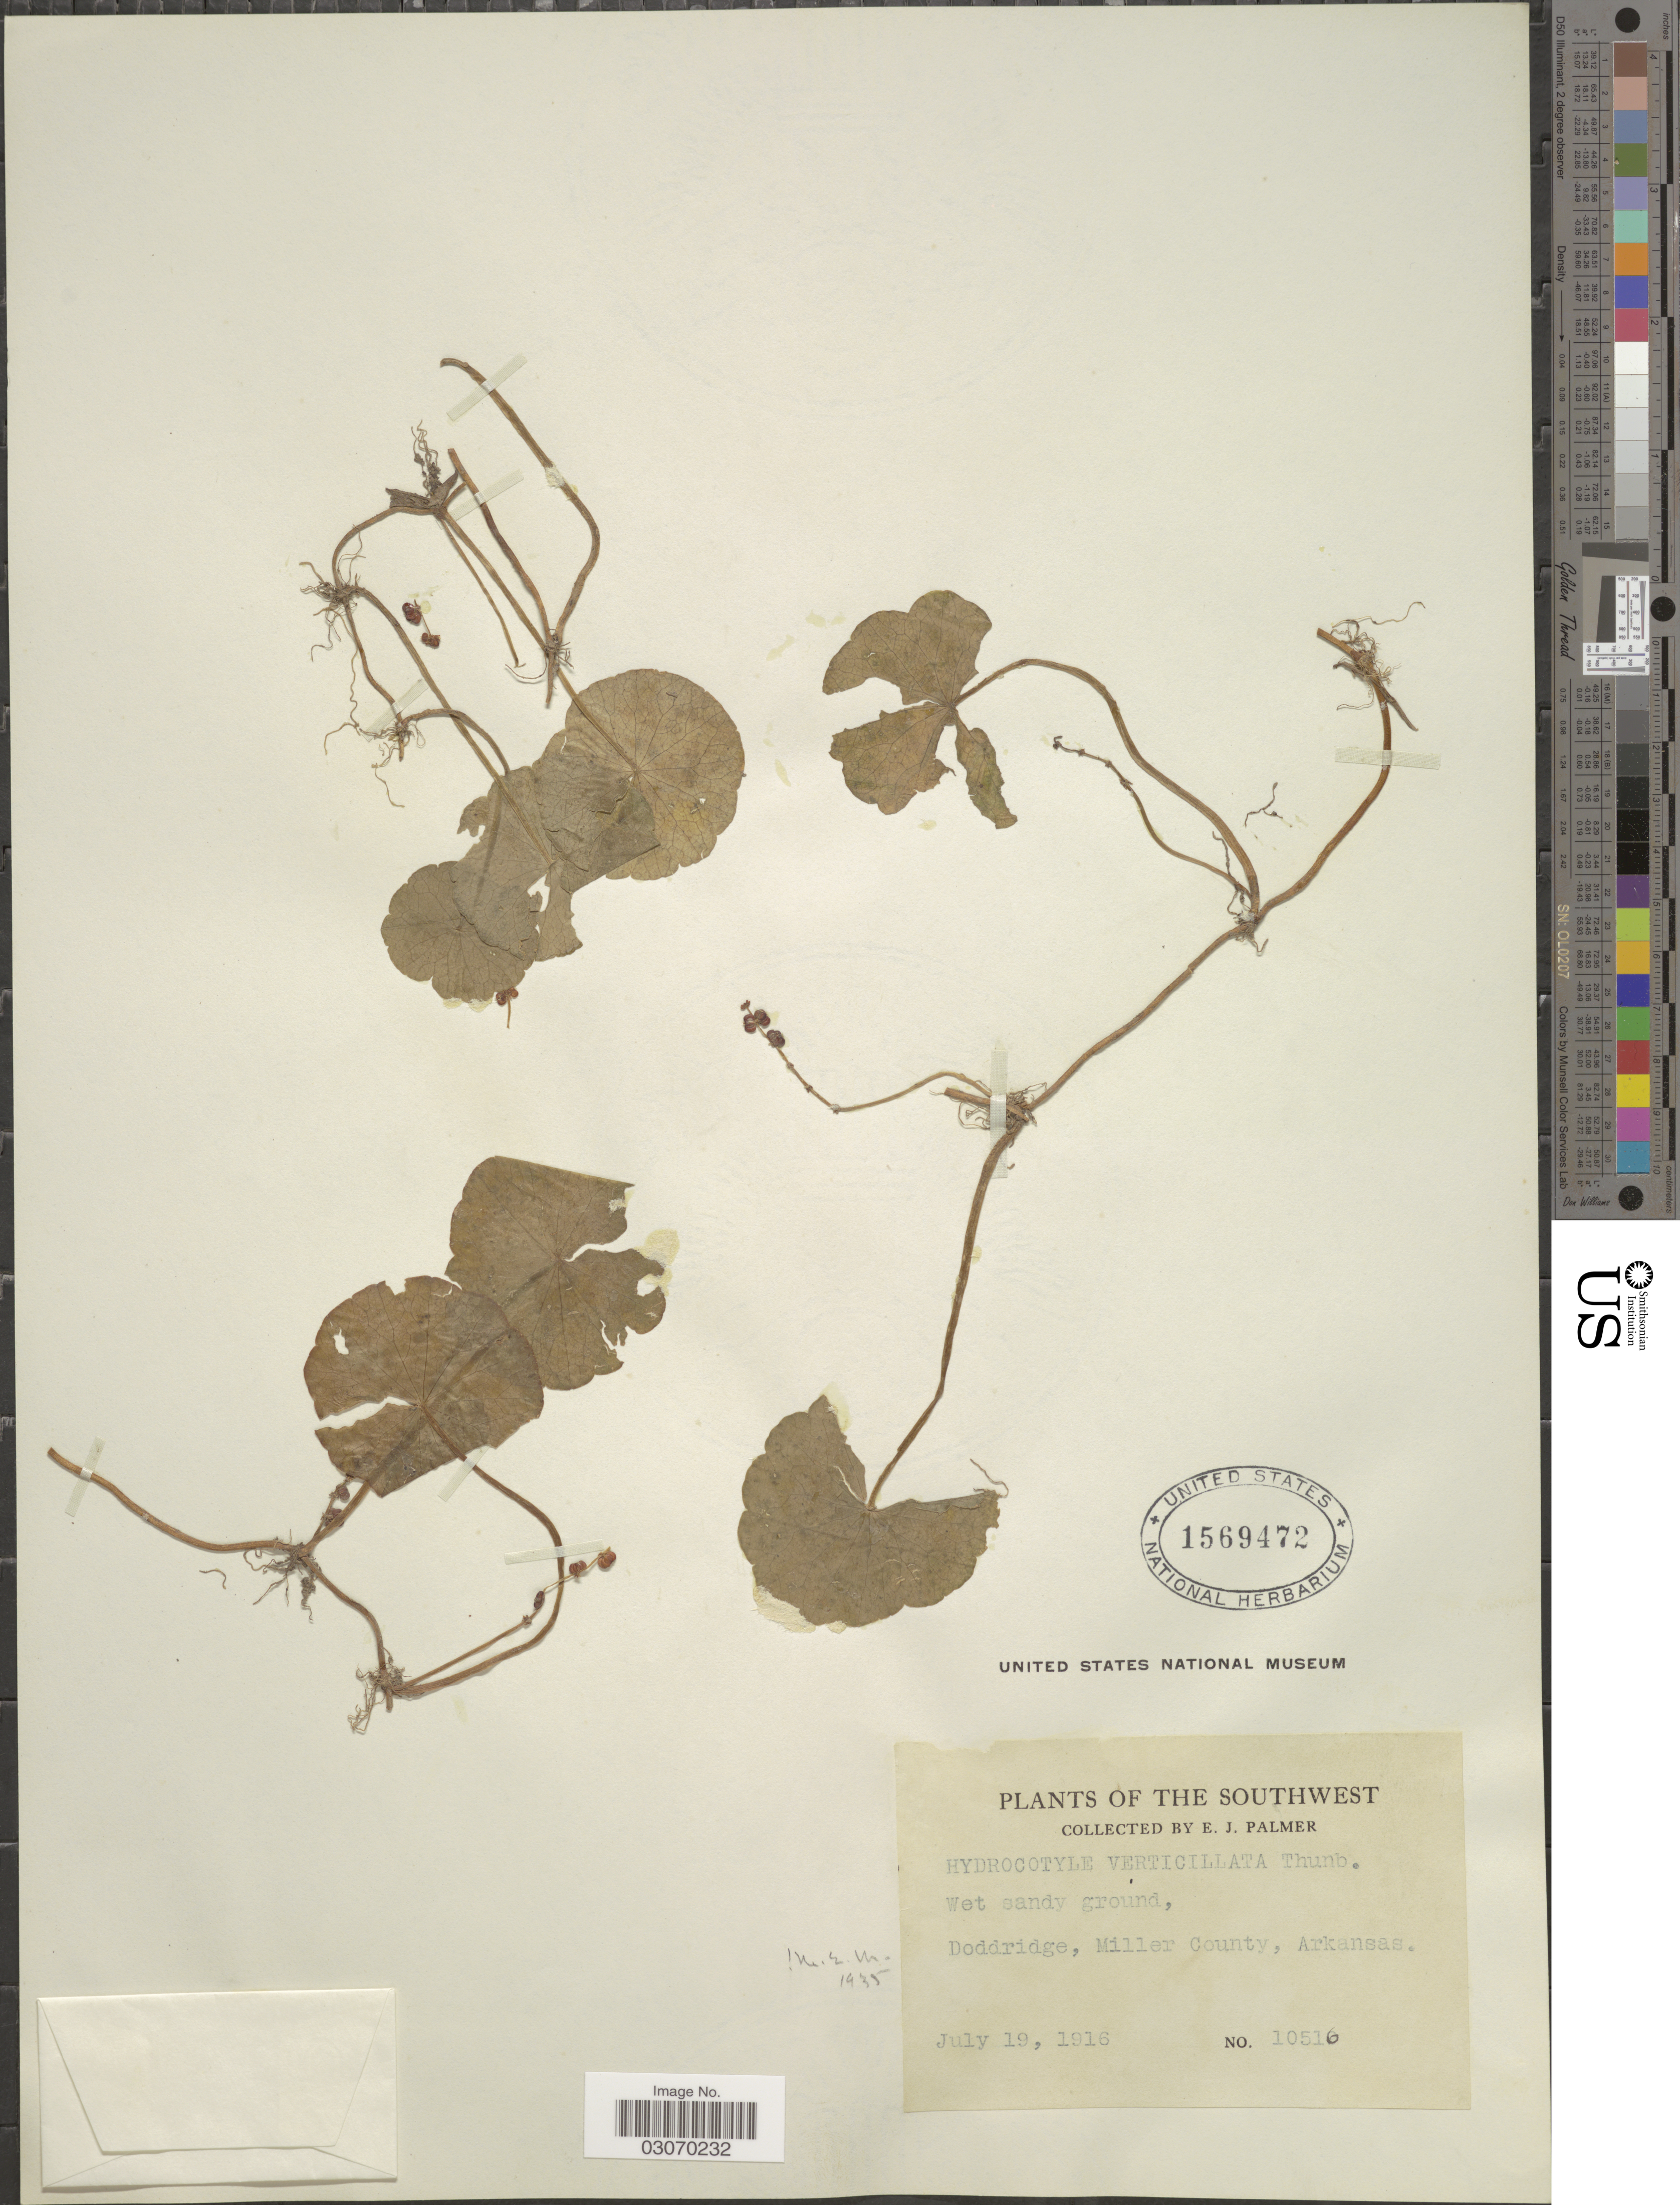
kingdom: Plantae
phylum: Tracheophyta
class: Magnoliopsida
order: Apiales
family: Araliaceae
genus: Hydrocotyle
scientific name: Hydrocotyle verticillata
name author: Thunb.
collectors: E. J. Palmer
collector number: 10516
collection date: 1916-07-19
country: United States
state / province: Arkansas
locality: Southwest. Doddridge, Miller County.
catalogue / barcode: US 1569472